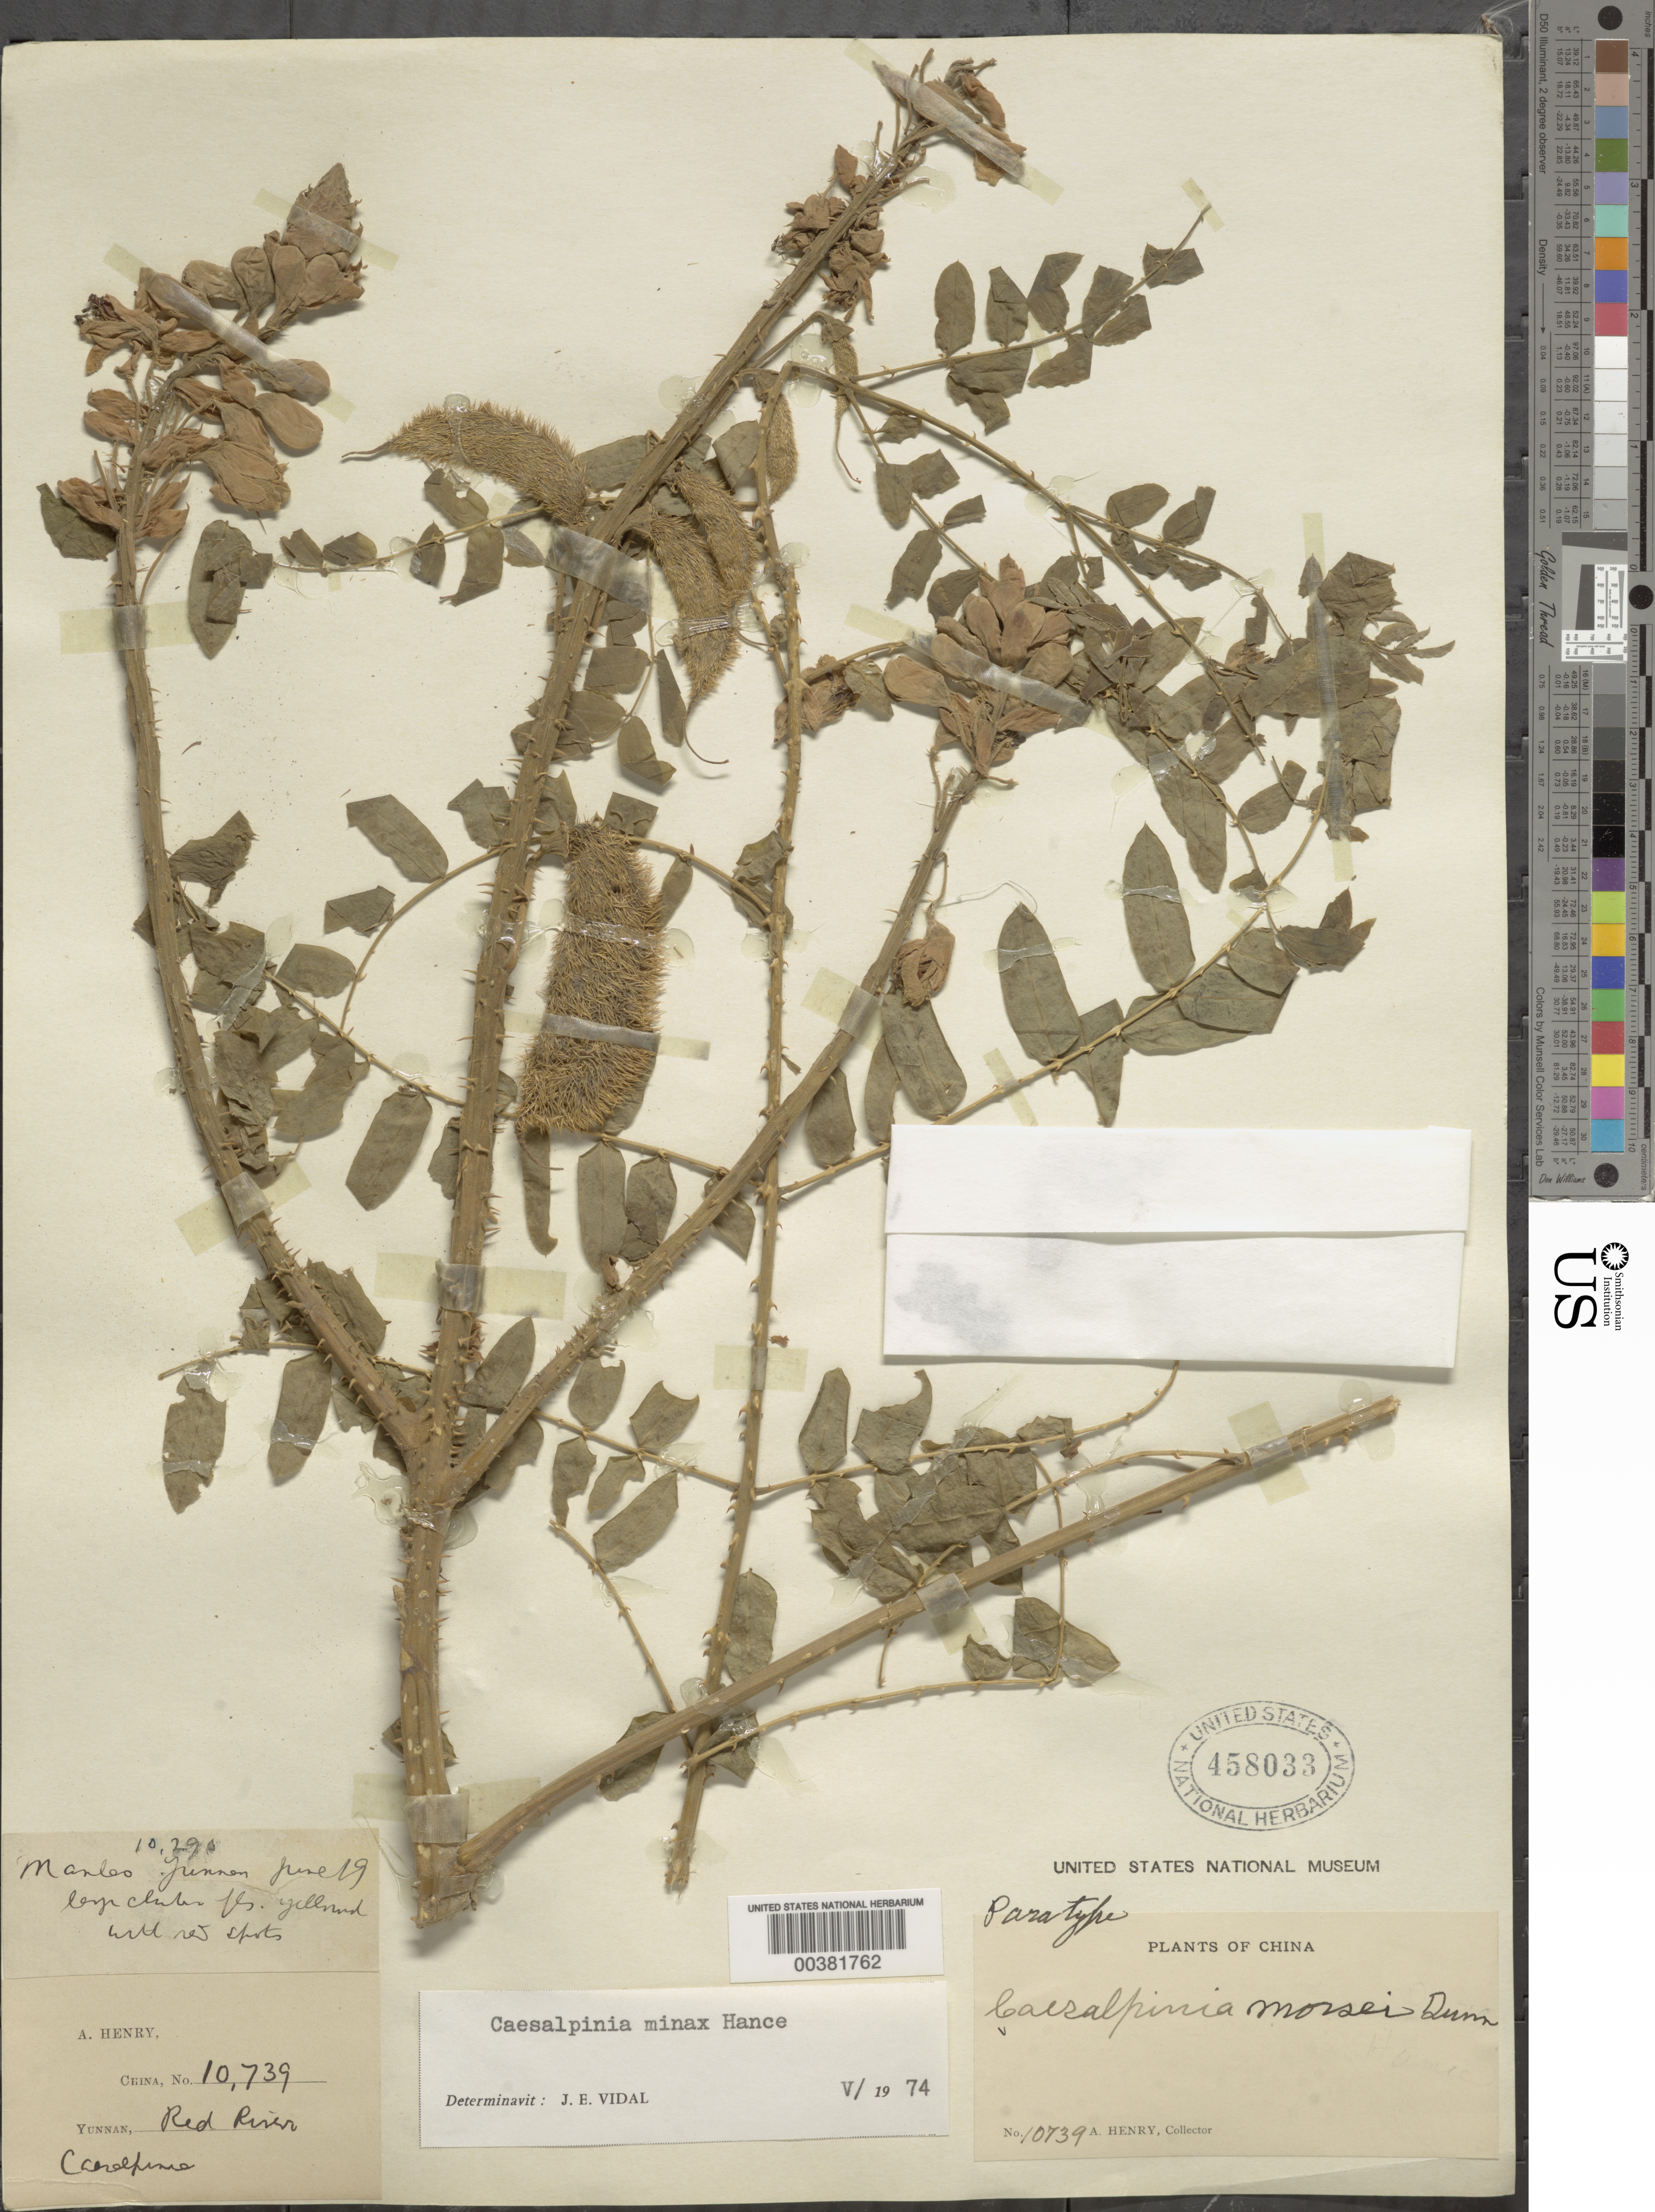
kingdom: Plantae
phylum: Tracheophyta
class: Magnoliopsida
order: Fabales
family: Fabaceae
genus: Guilandina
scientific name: Guilandina minax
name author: (Hance) G.P. Lewis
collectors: A. Henry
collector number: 10739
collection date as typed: Jun 1919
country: China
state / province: Yunnan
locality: Red river. Manleo.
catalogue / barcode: US 458033